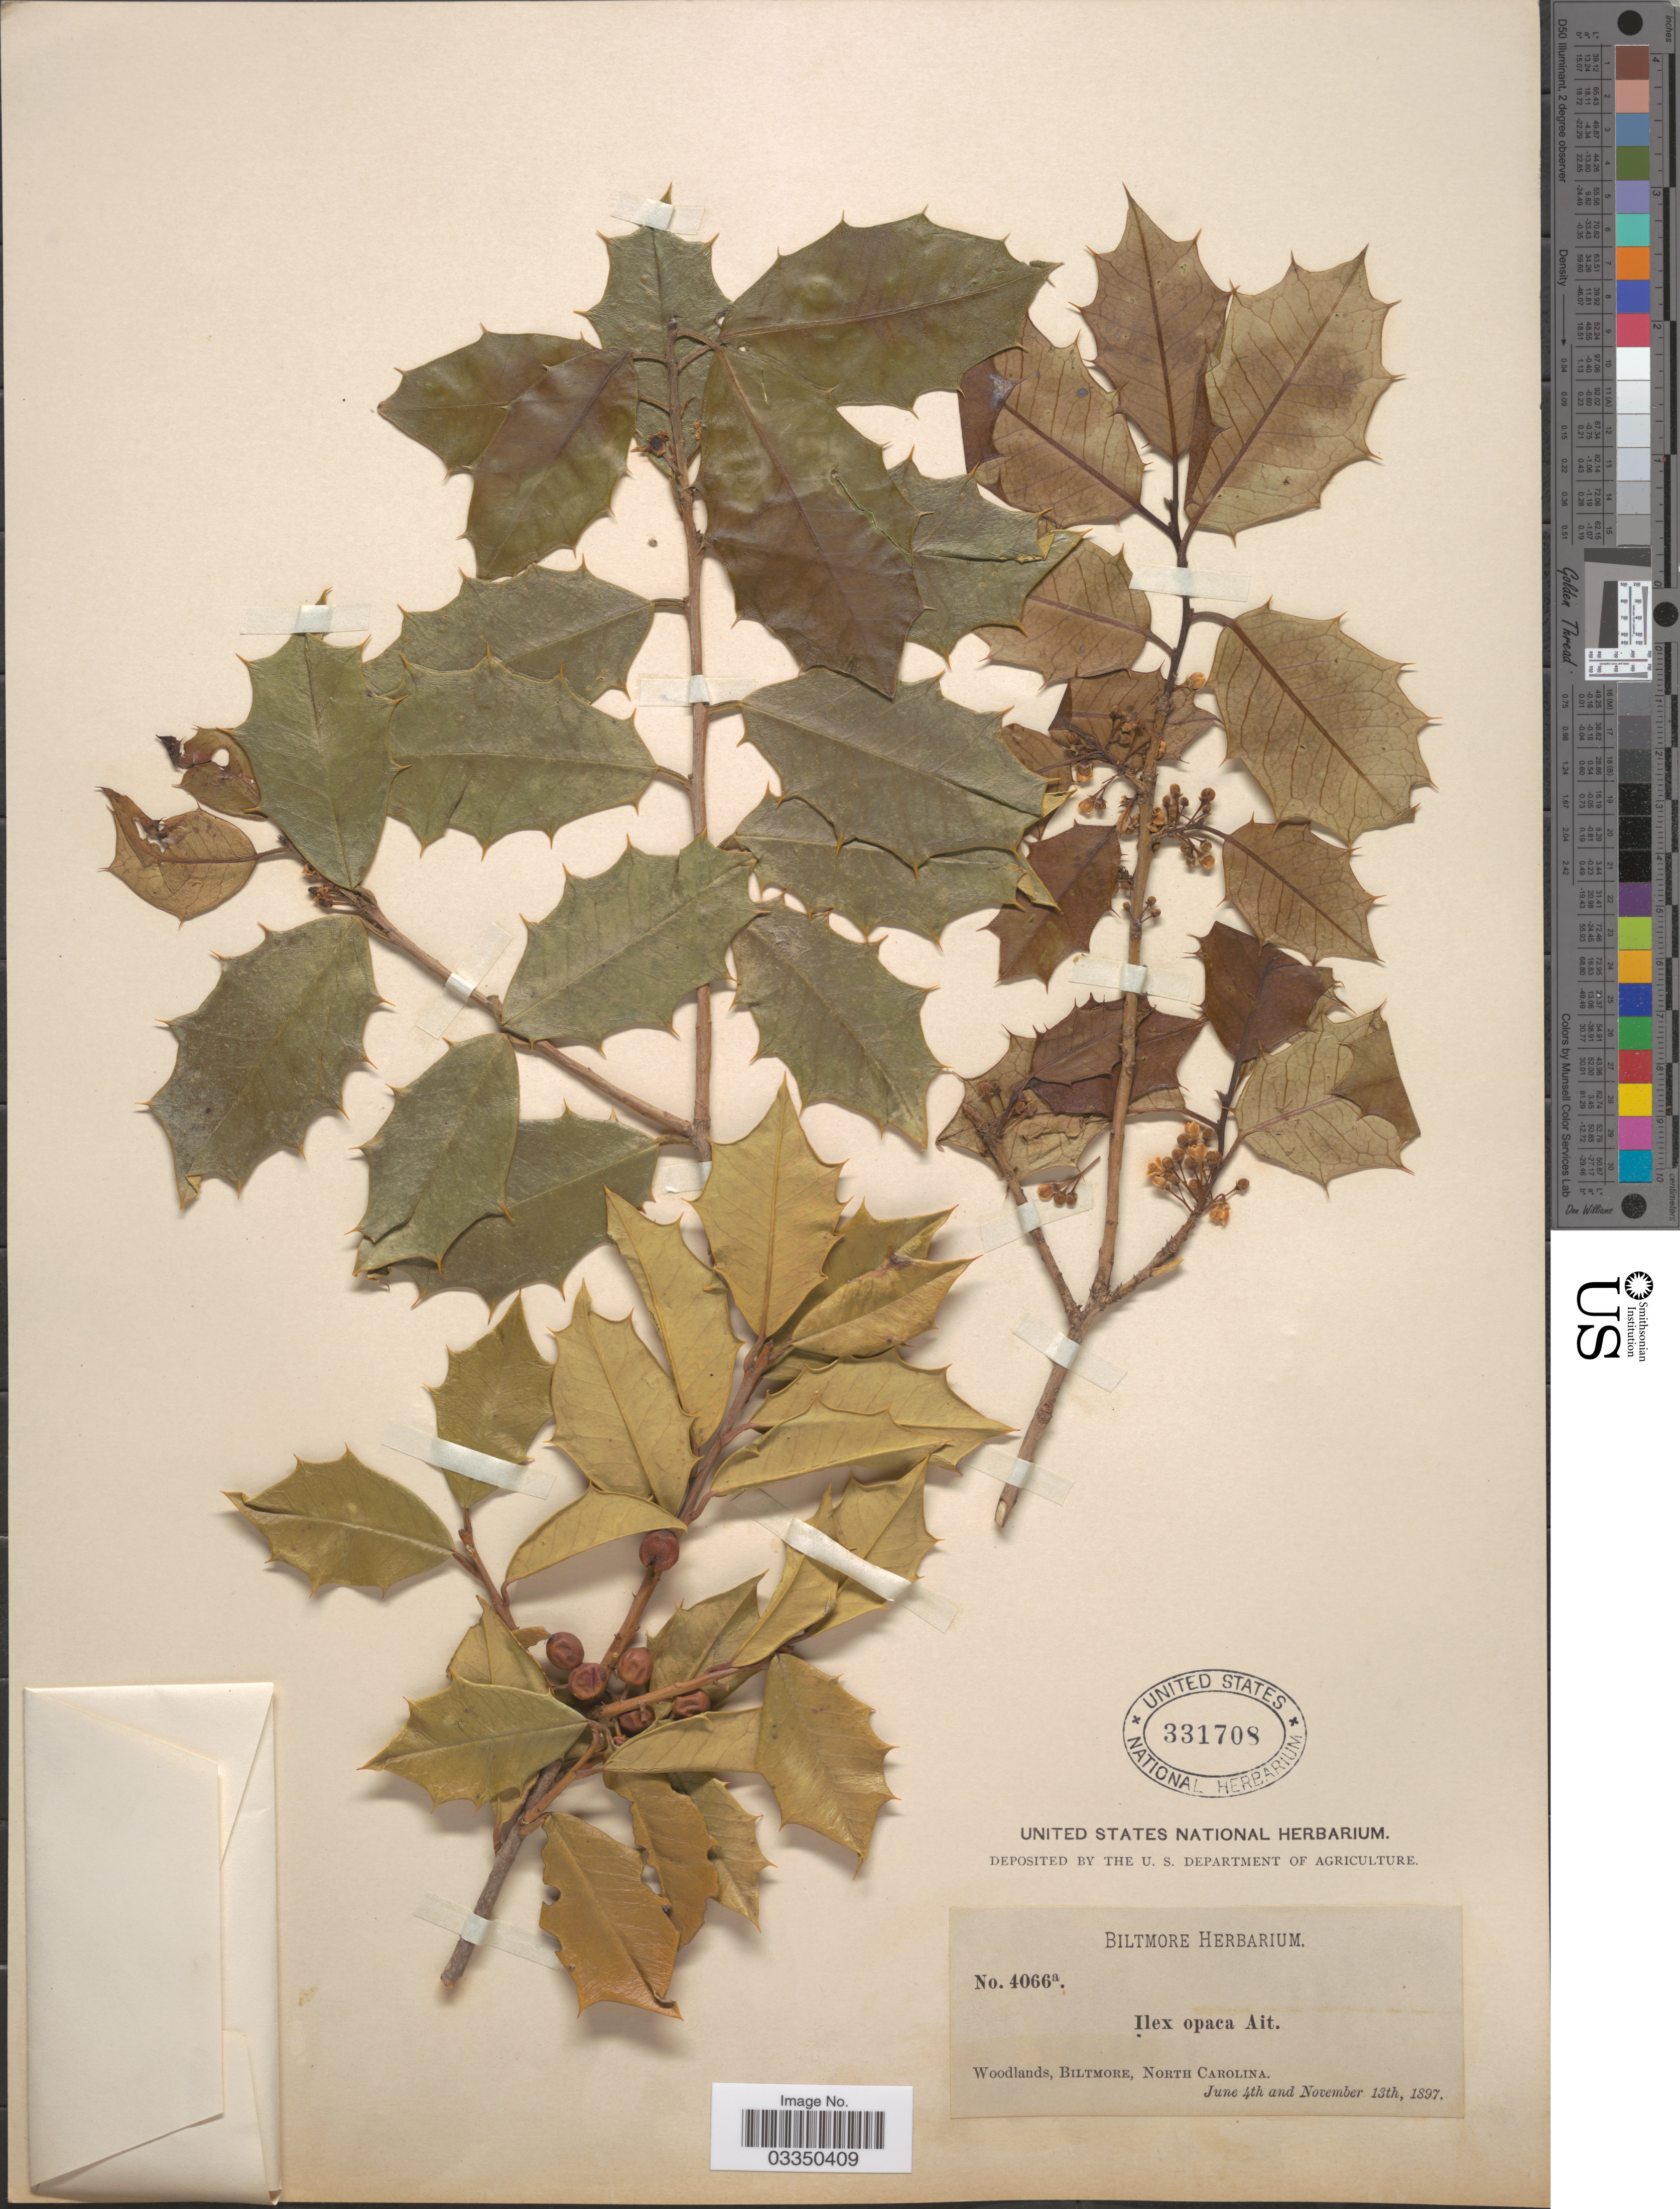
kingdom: Plantae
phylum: Tracheophyta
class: Magnoliopsida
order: Aquifoliales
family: Aquifoliaceae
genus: Ilex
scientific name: Ilex opaca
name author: Aiton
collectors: ex herb. Biltmore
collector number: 4066a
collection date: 1897-06-04/1897-11-13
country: United States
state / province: North Carolina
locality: Biltmore.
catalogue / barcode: US 331708